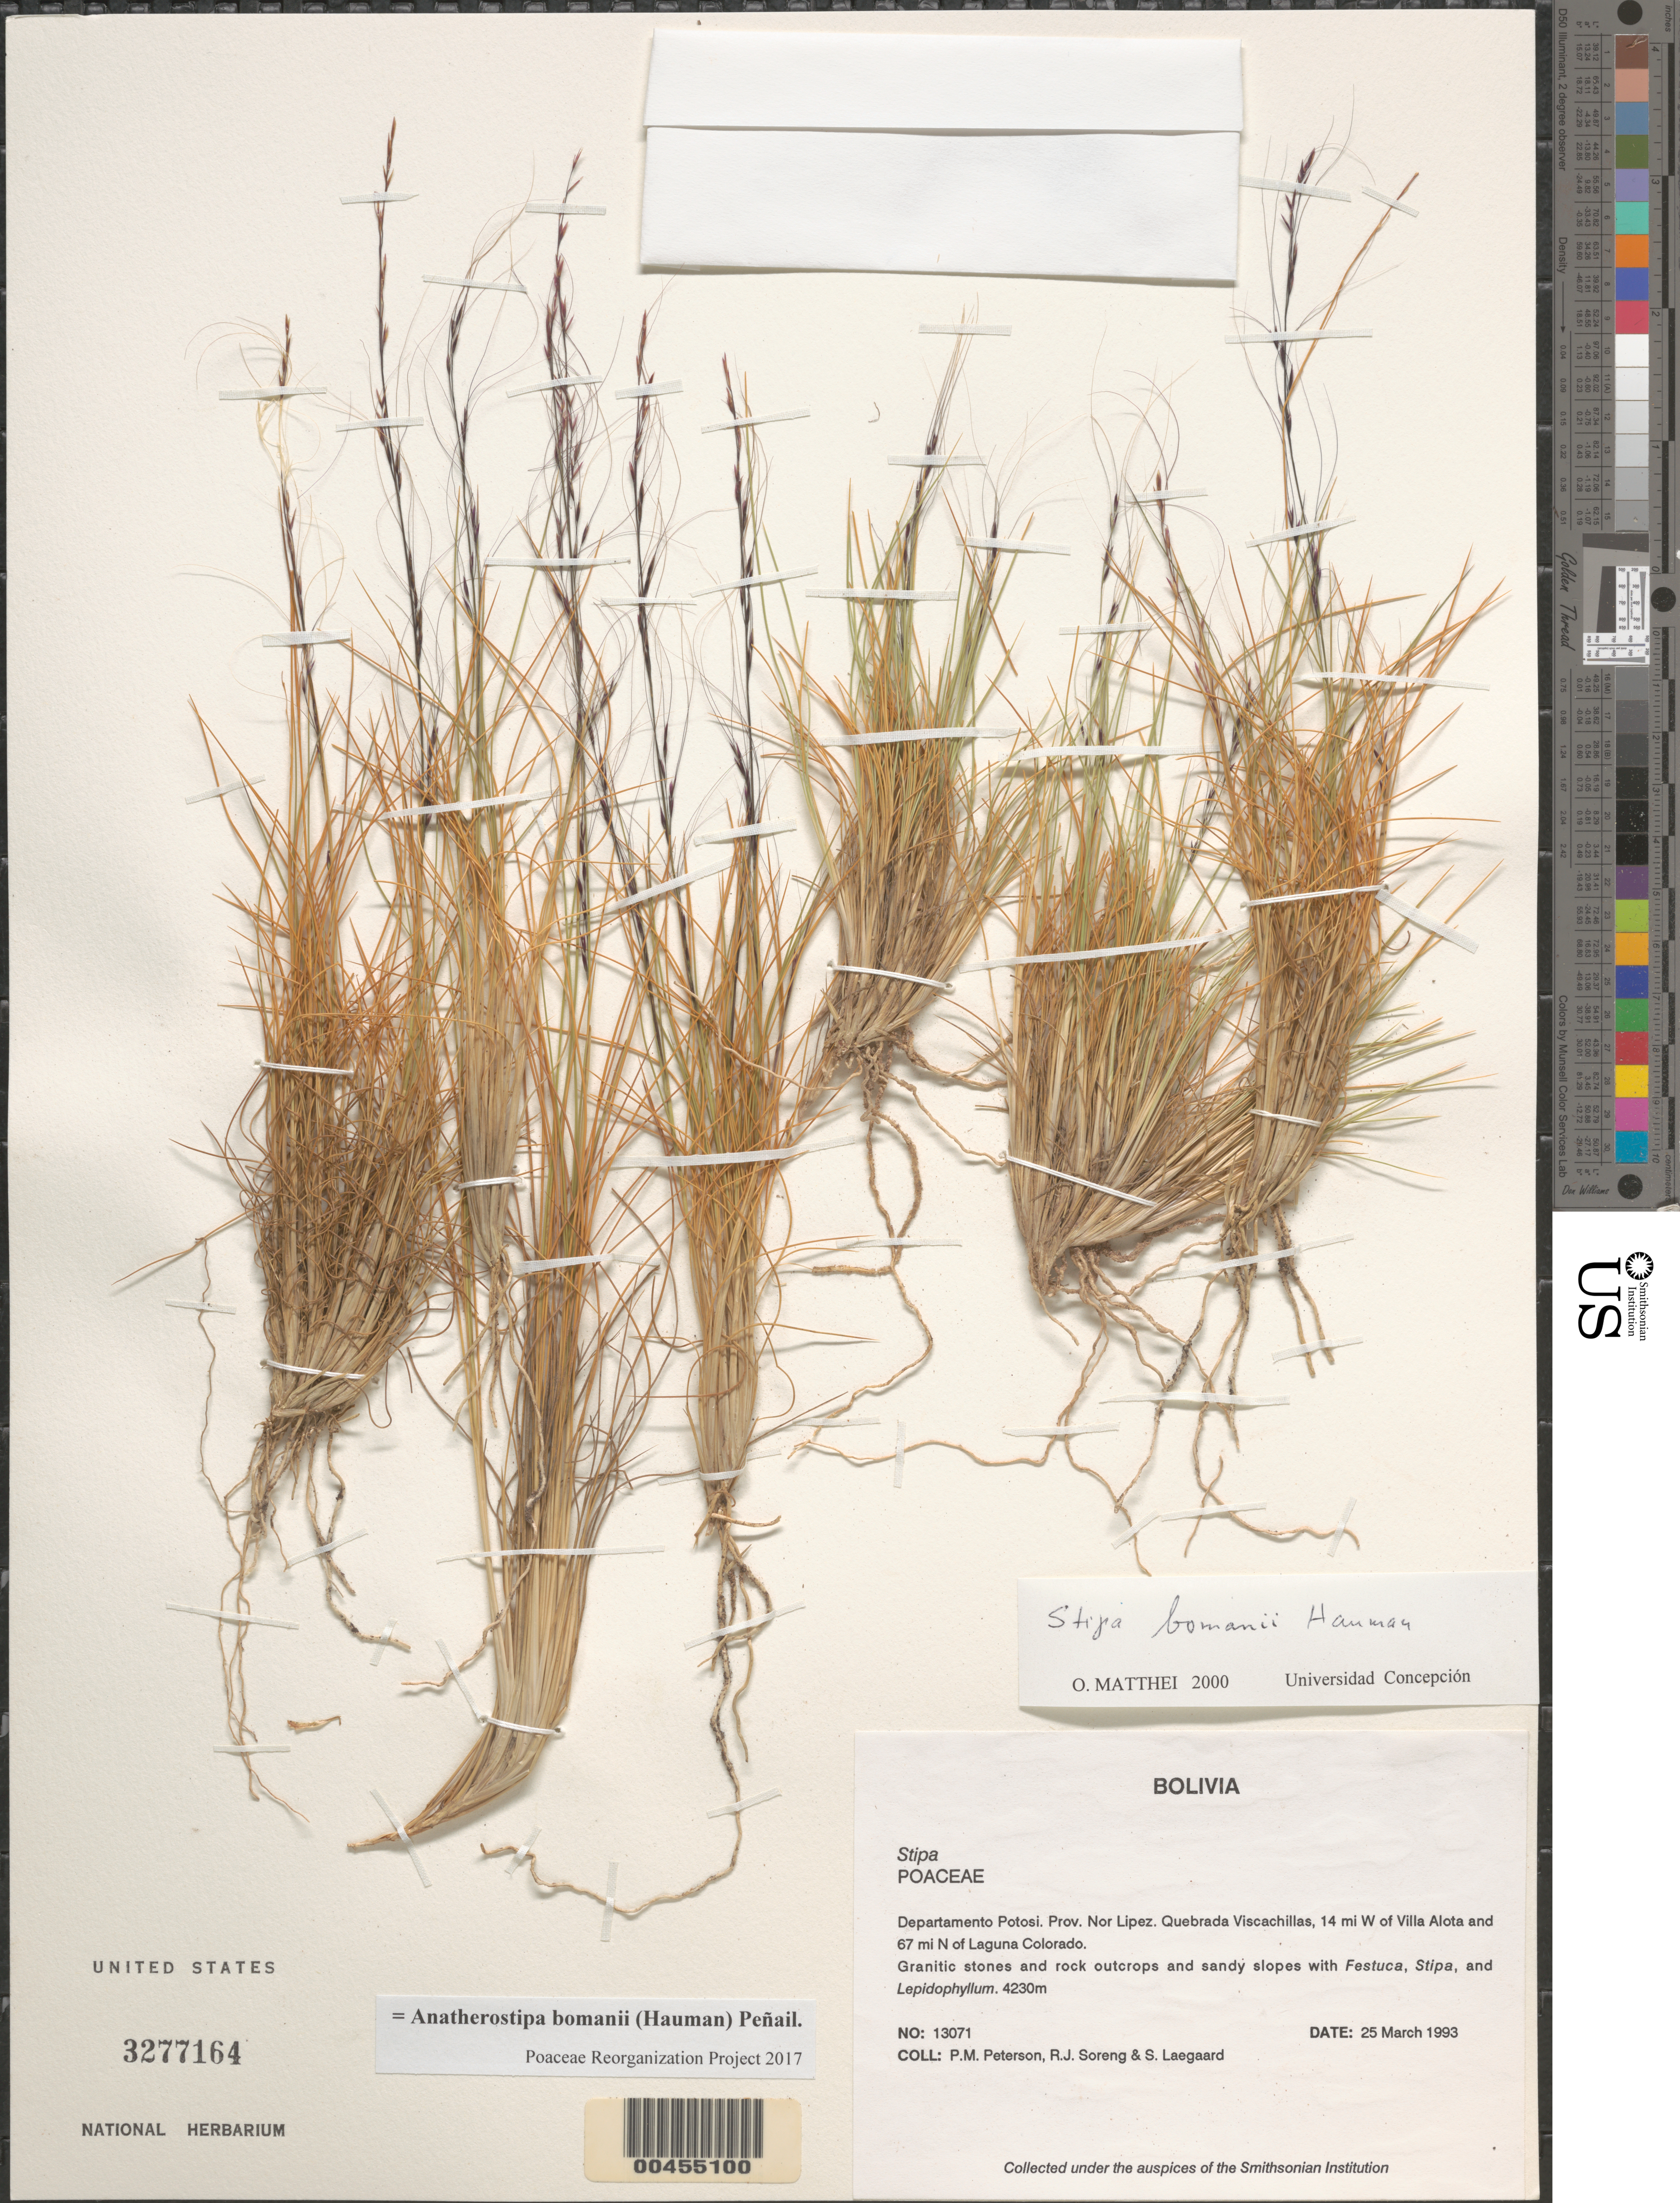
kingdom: Plantae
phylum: Tracheophyta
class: Liliopsida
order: Poales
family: Poaceae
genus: Anatherostipa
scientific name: Anatherostipa bomanii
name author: (Hauman) Peñailillo B.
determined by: Poaceae Reorganization Project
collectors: P. M. Peterson, R. J. Soreng & S. Lægaard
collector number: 13071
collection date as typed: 25 Mar 1993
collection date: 1993-03-25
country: Bolivia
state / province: Potosí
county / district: Nor Lípez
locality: Quebrada Viscachillas, 14 mi W of Villa Alota and 67 mi N of Laguna Colorado.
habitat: Granitic stones and rock outcrops and sandy slopes with Festuca, Stipa, and Lepidophyllum.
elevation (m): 4230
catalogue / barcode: US 3277164